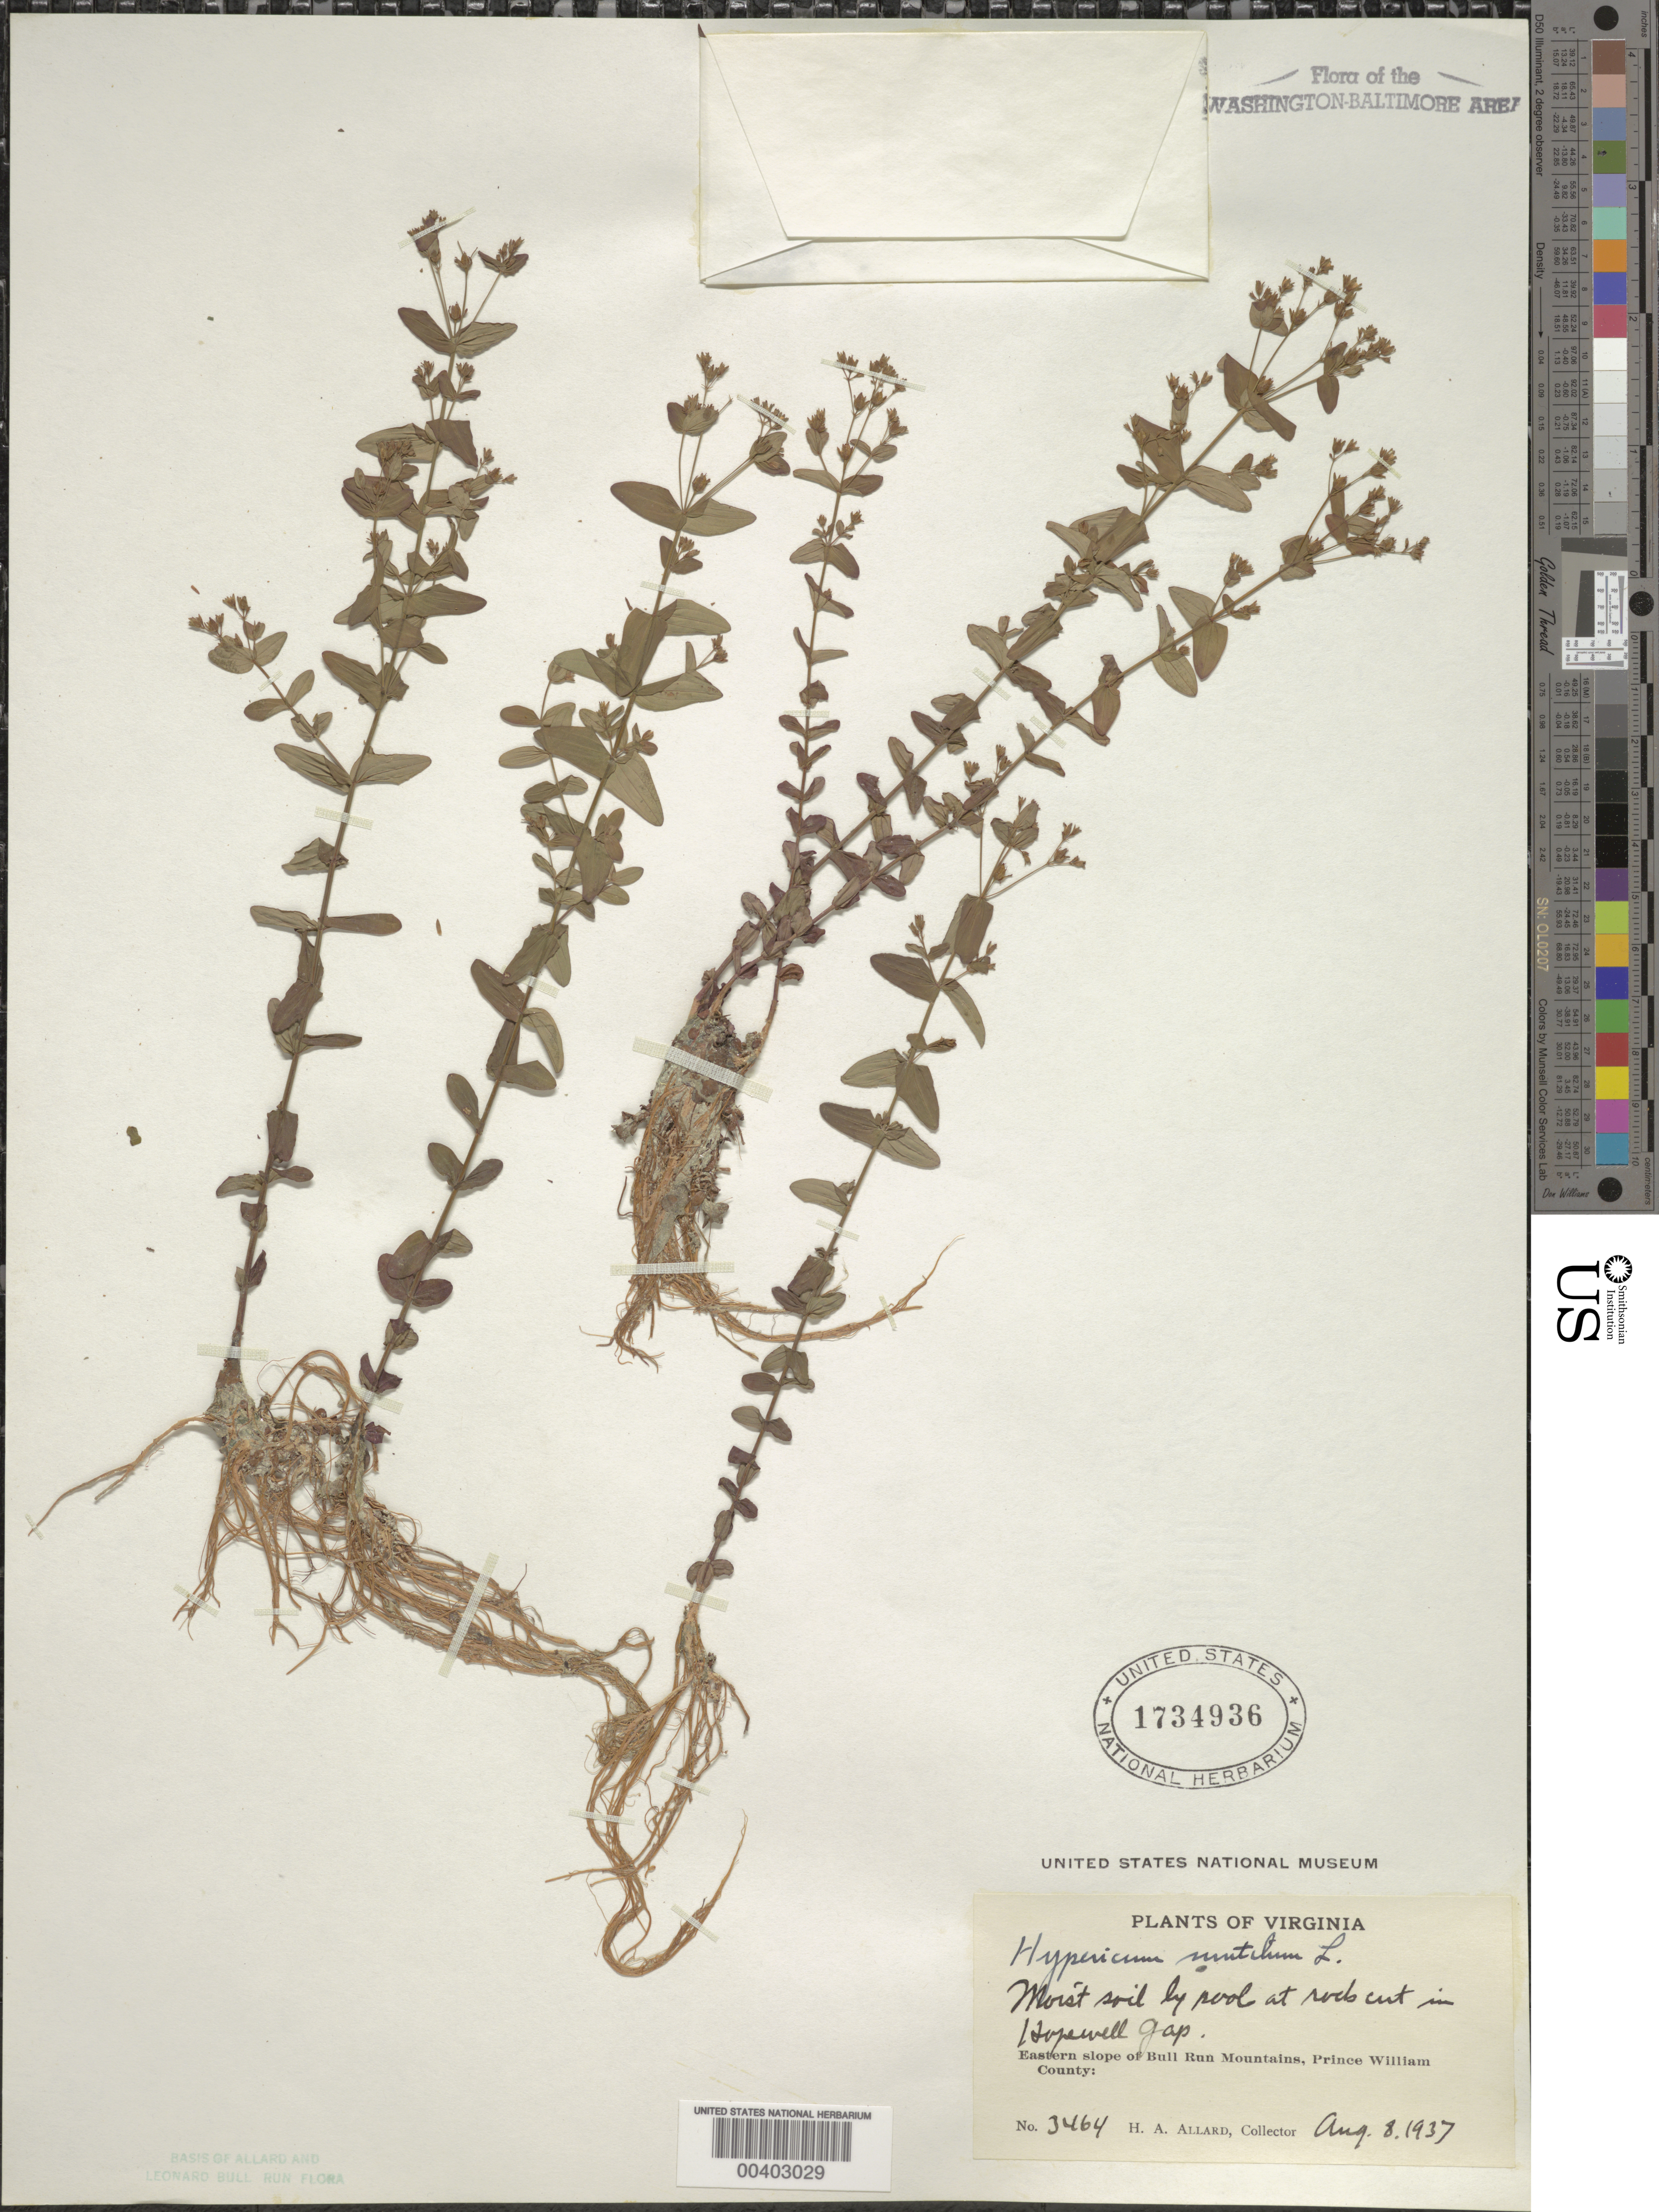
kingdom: Plantae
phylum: Tracheophyta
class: Magnoliopsida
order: Malpighiales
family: Hypericaceae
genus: Hypericum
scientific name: Hypericum mutilum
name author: L.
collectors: H. A. Allard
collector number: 3464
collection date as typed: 08 Aug 1937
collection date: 1937-08-08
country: United States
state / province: Virginia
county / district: Prince William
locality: Hopewell Gap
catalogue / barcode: US 1734936